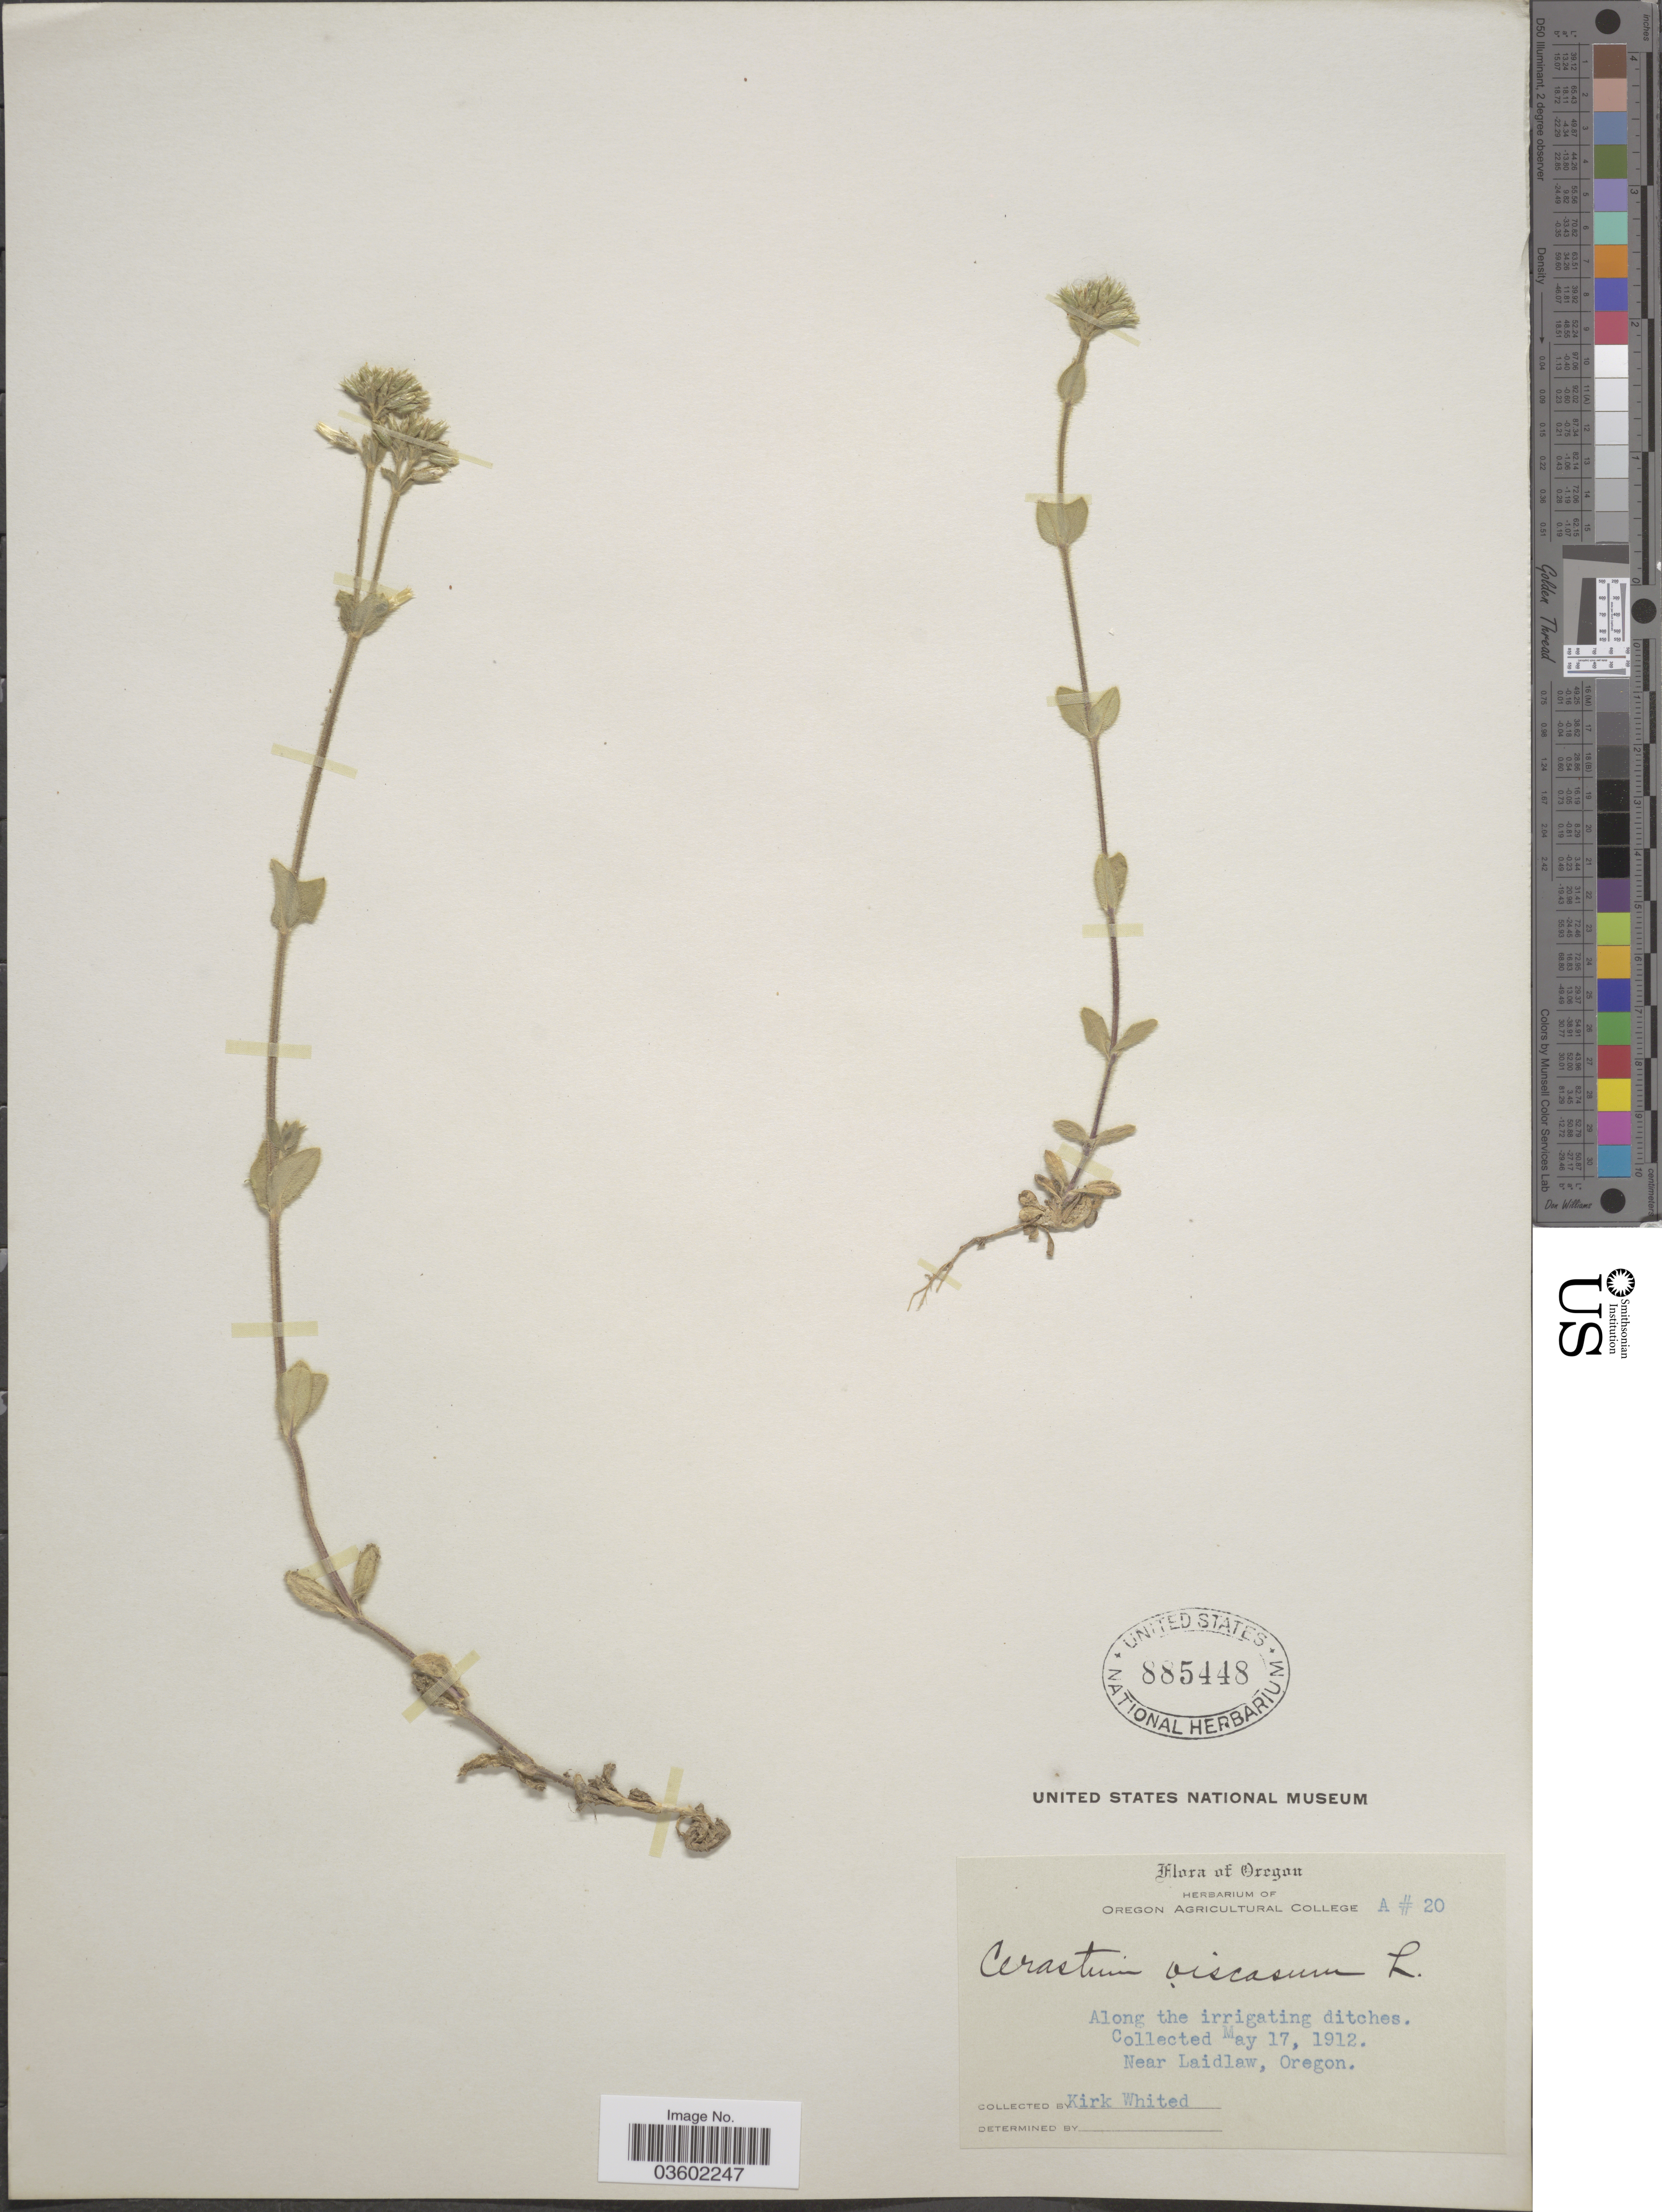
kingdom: Plantae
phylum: Tracheophyta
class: Magnoliopsida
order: Caryophyllales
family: Caryophyllaceae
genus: Cerastium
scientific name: Cerastium viscosum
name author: L.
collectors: K. Whited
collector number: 20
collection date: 1912-05-17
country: United States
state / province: Oregon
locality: Near Laidlaw.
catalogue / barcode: US 885448